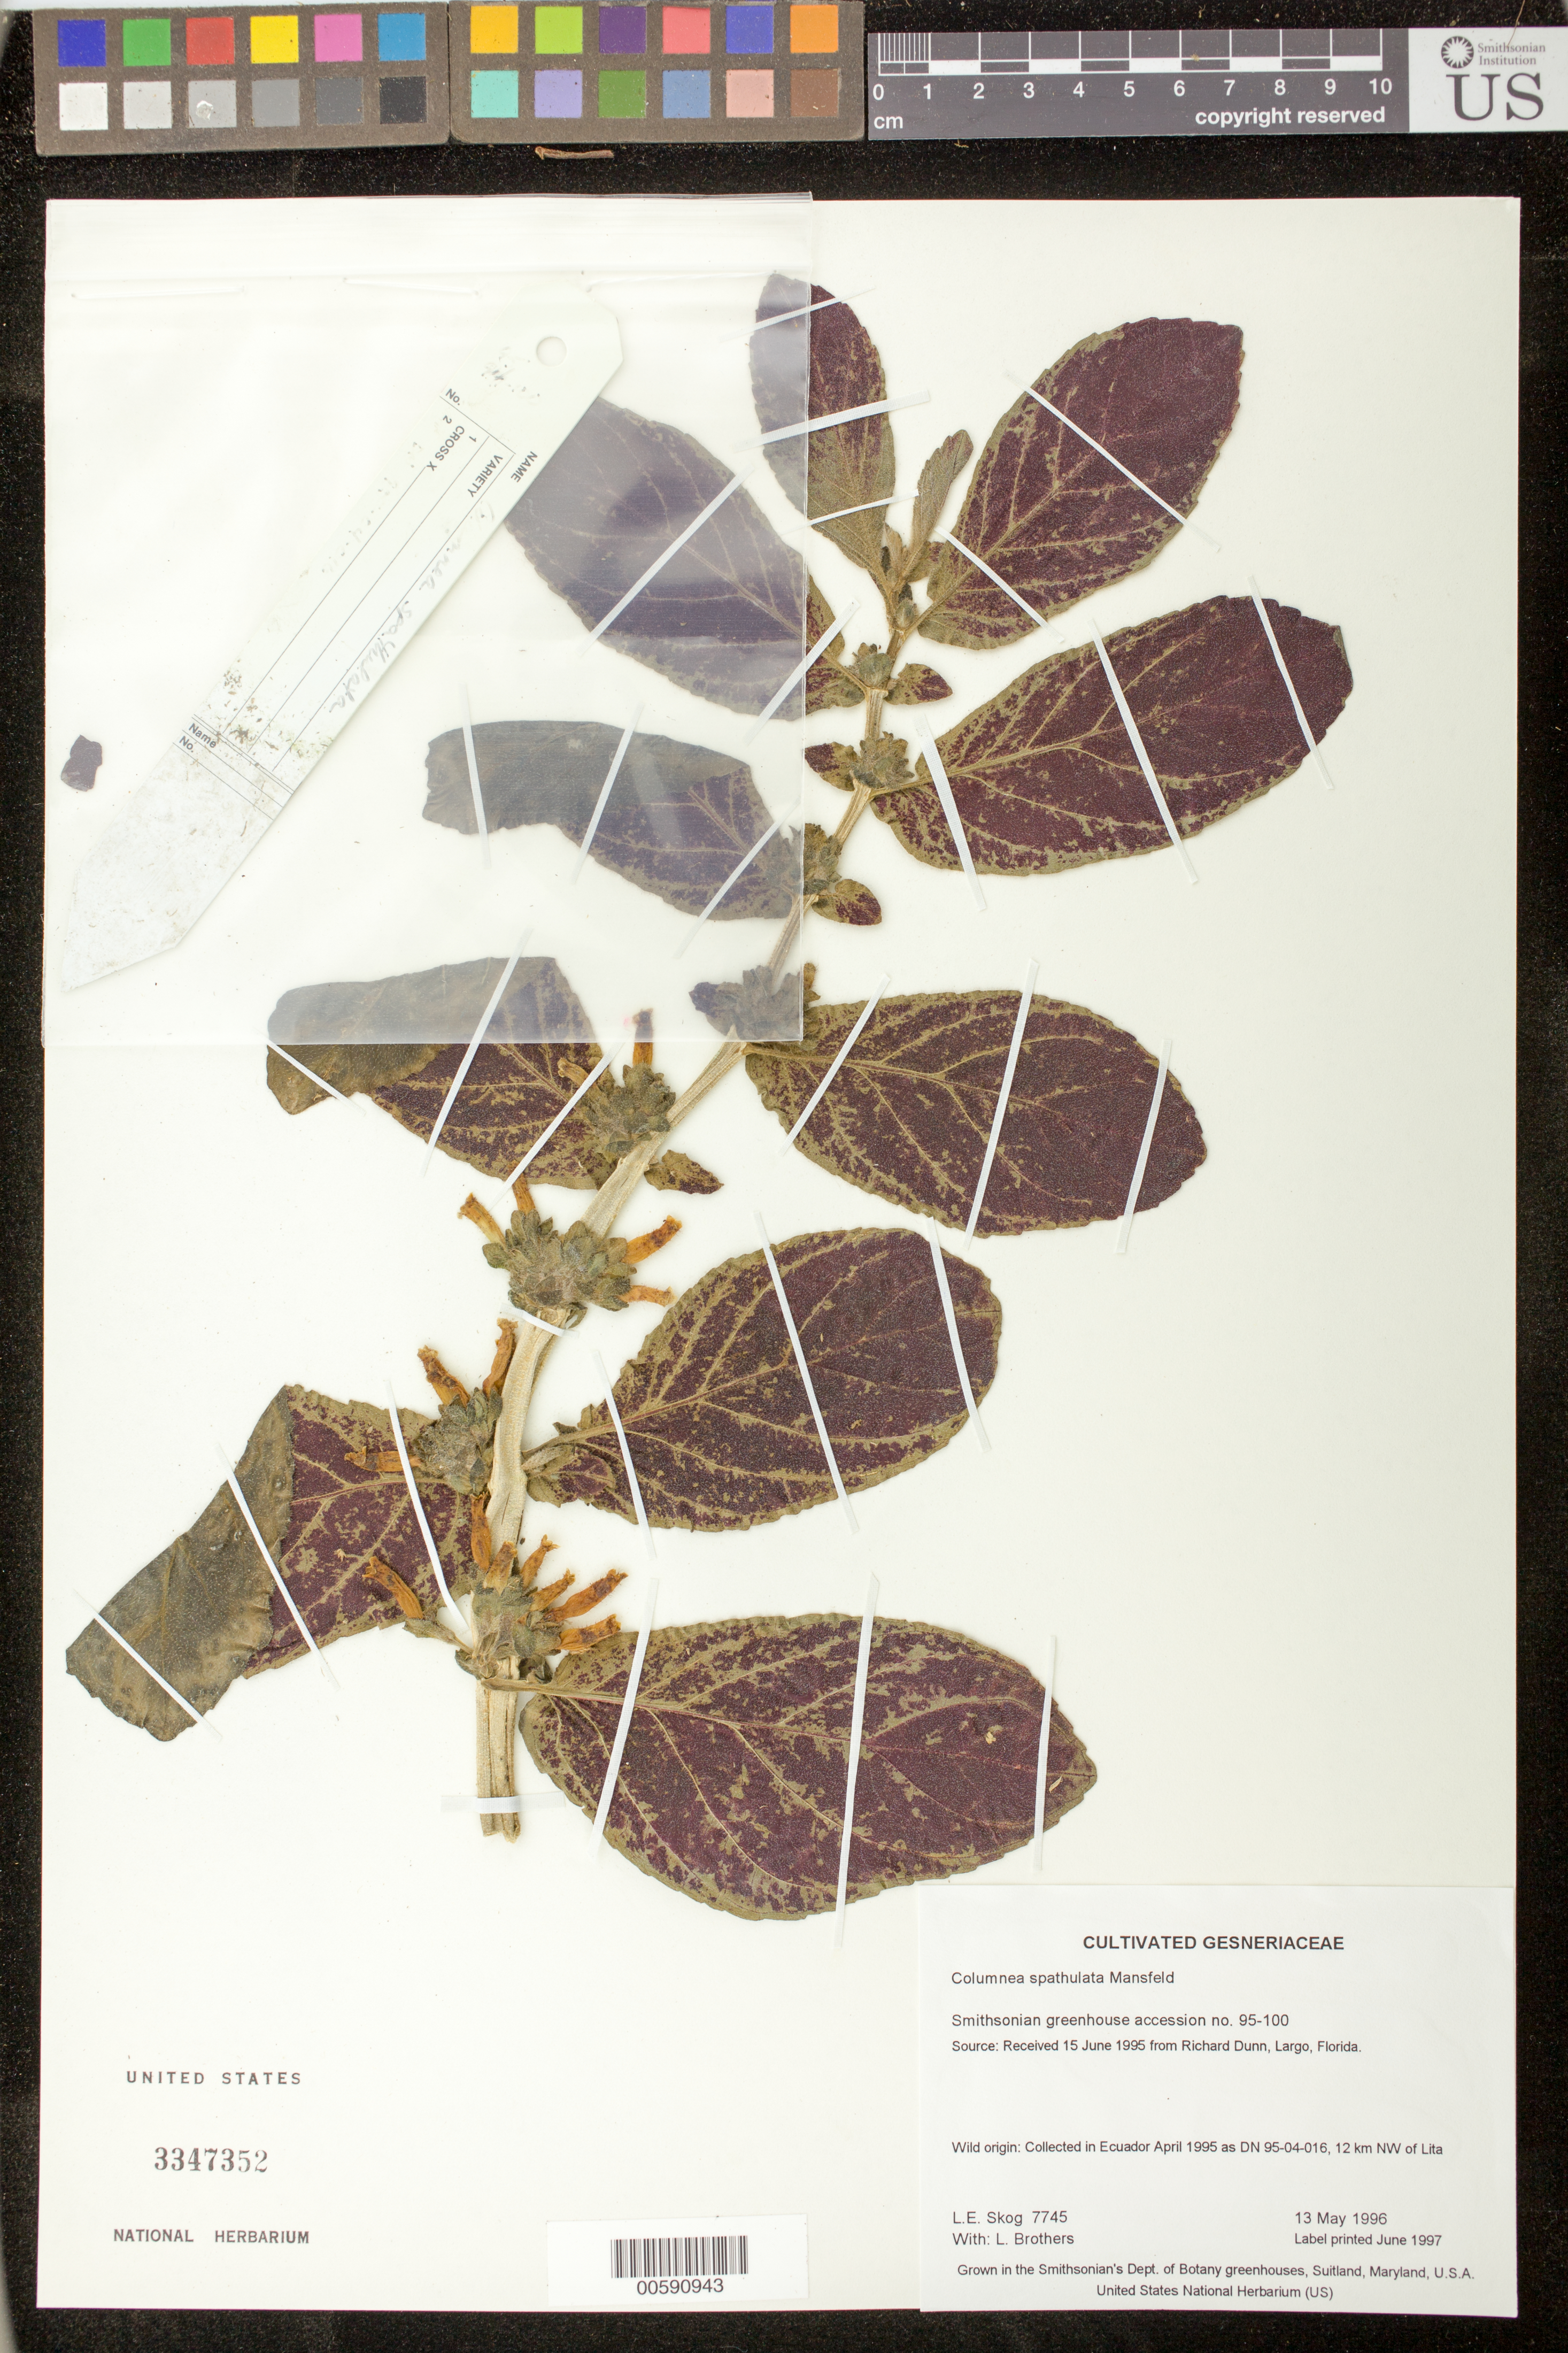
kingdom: Plantae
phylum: Tracheophyta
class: Magnoliopsida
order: Lamiales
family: Gesneriaceae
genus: Columnea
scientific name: Columnea spathulata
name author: Mansf.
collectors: L. E. Skog & L. Brothers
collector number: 7745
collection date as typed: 13 May 1996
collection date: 1996-05-13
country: Ecuador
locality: Grown in the Smithsonian's Dept. of Botany greenhouses, Suitland, Maryland, U.S.A.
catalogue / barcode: US 3347352